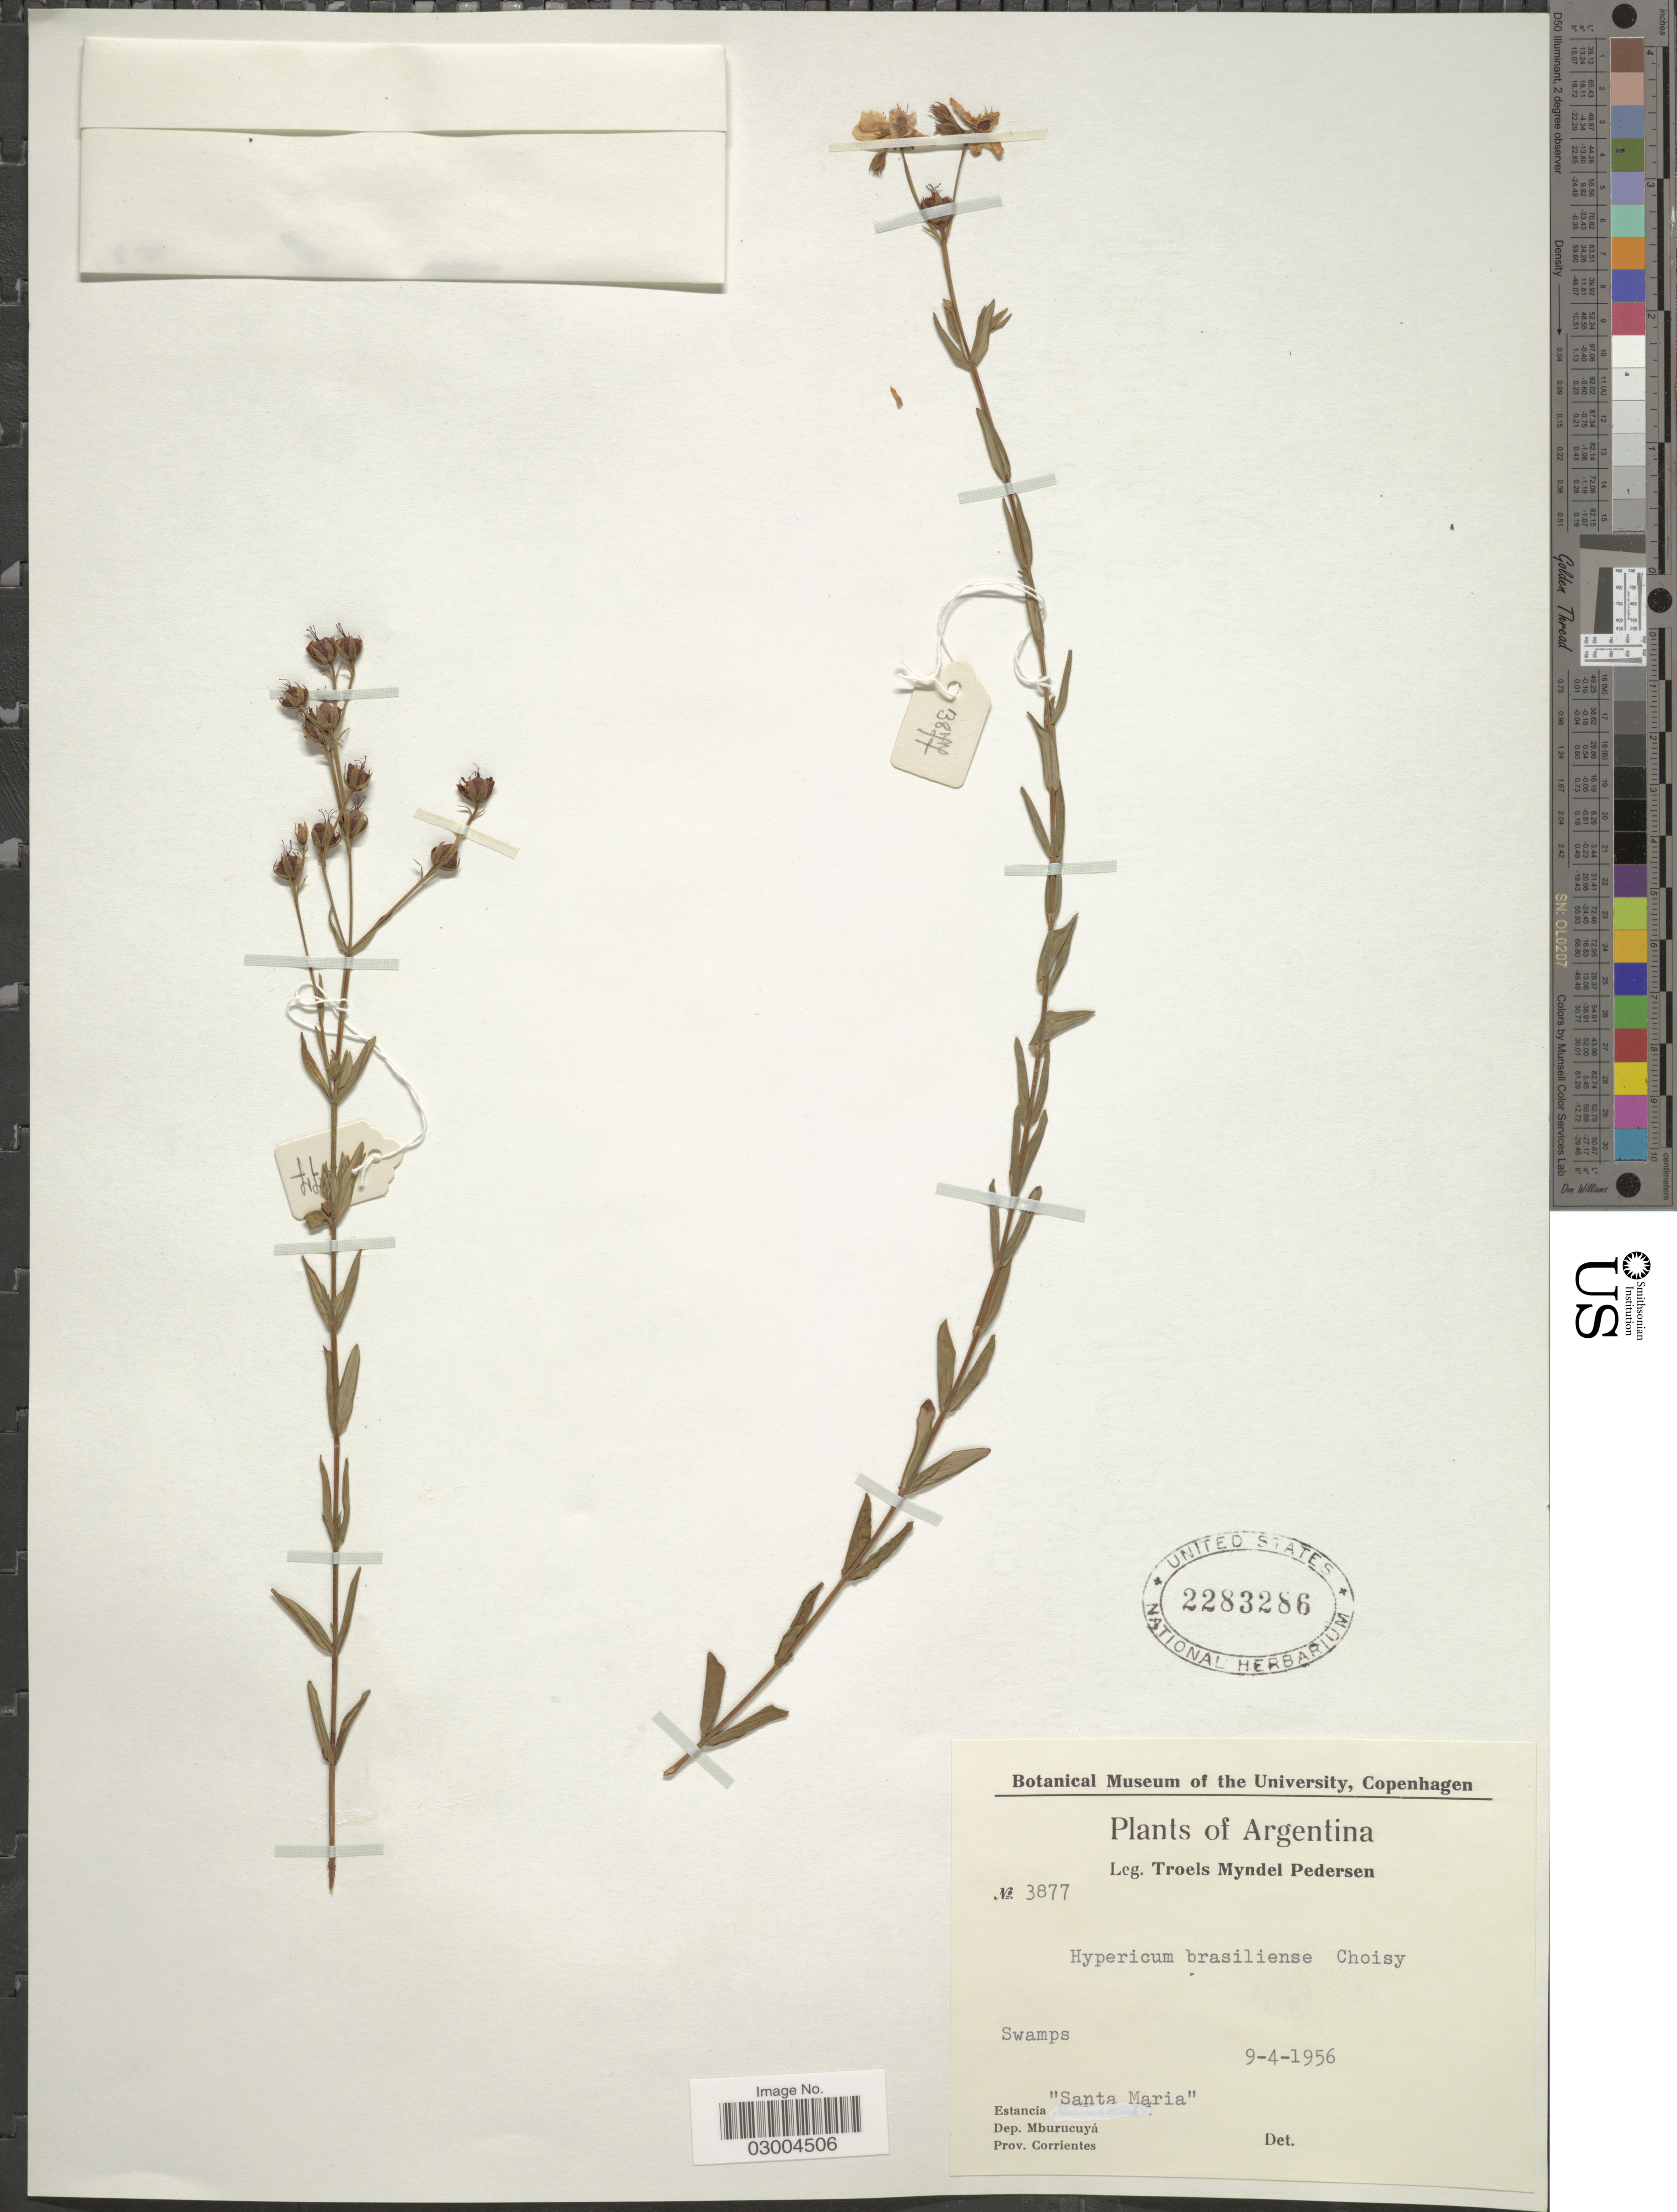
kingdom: Plantae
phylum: Tracheophyta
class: Magnoliopsida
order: Malpighiales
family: Hypericaceae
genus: Hypericum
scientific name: Hypericum brasiliense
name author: Choisy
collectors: T. Pederson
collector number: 3877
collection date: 1956-04-09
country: Argentina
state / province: Corrientes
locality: Estancia "Santa Maria". Dep. Mburucuyá.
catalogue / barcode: US 2283286